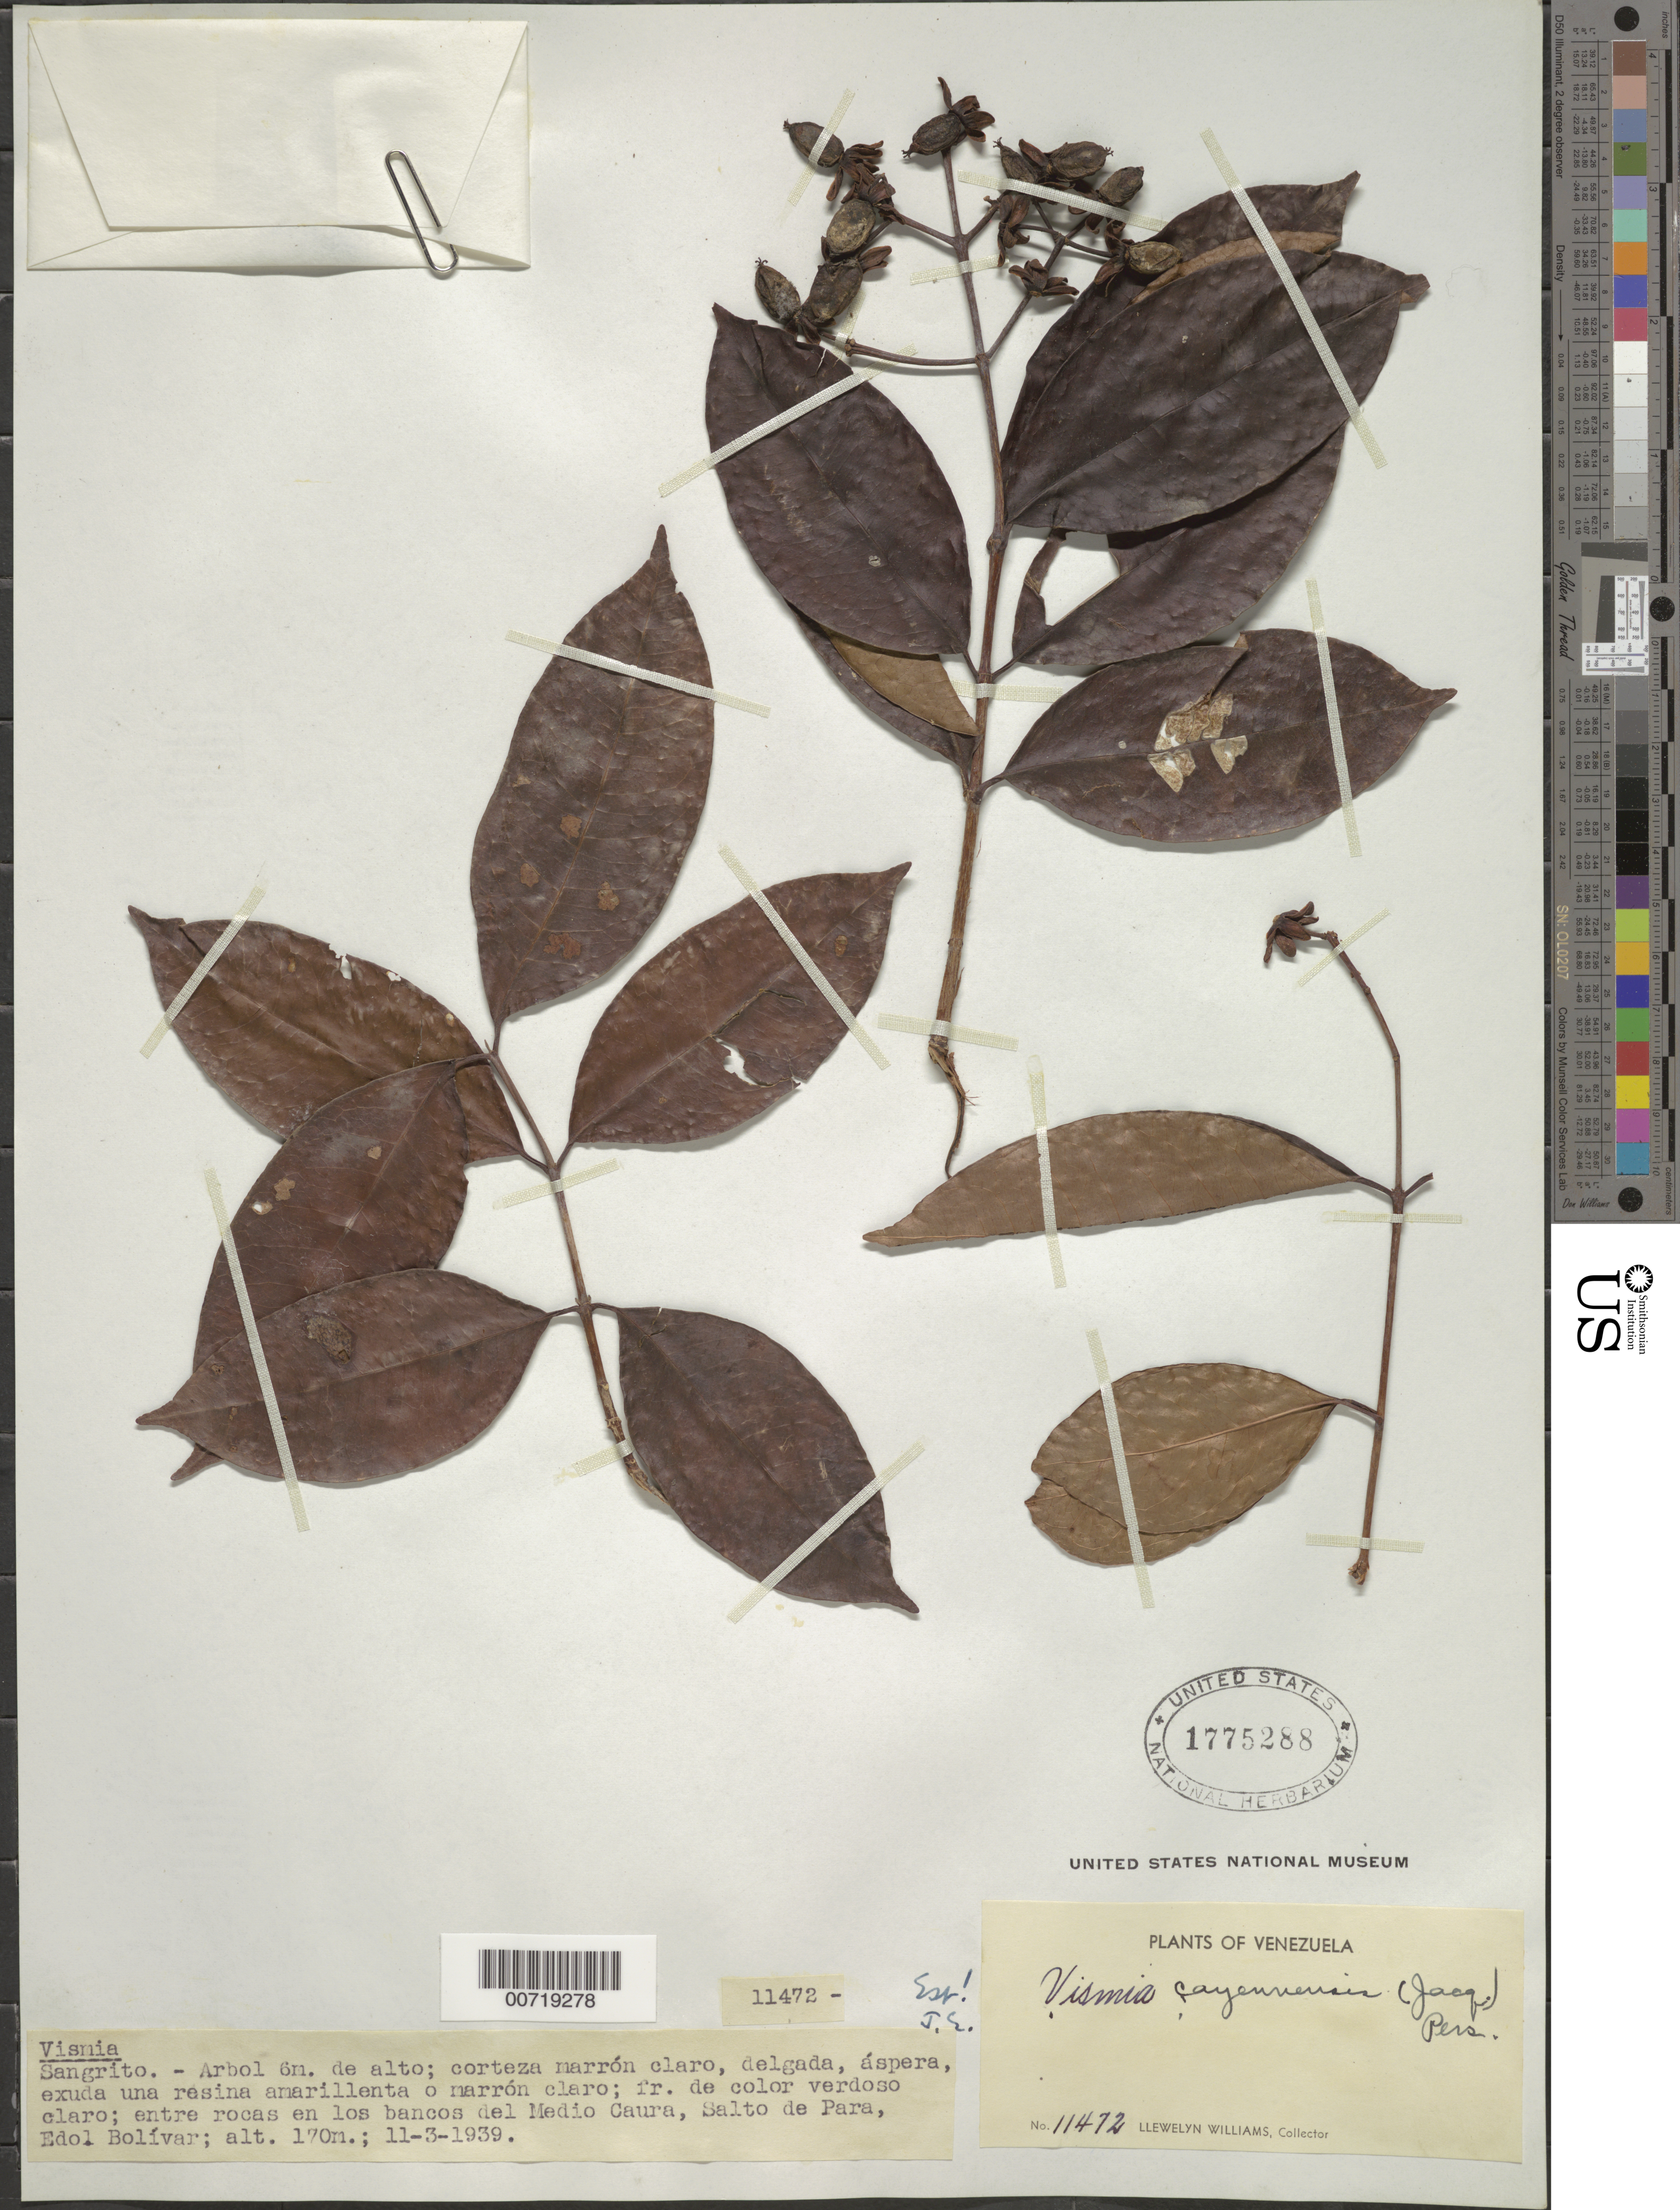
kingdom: Plantae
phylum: Tracheophyta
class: Magnoliopsida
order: Malpighiales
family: Hypericaceae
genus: Vismia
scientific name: Vismia cayennensis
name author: (Jacq.) Pers.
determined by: Ewan, J. A.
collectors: Ll. Williams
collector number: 11472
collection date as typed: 11-Mar-39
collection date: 1939-03-11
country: Venezuela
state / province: Bolívar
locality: Salto de Para, Medio Caura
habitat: Entre rocas en los bancos del Medio Caura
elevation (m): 170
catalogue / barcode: US 1775288